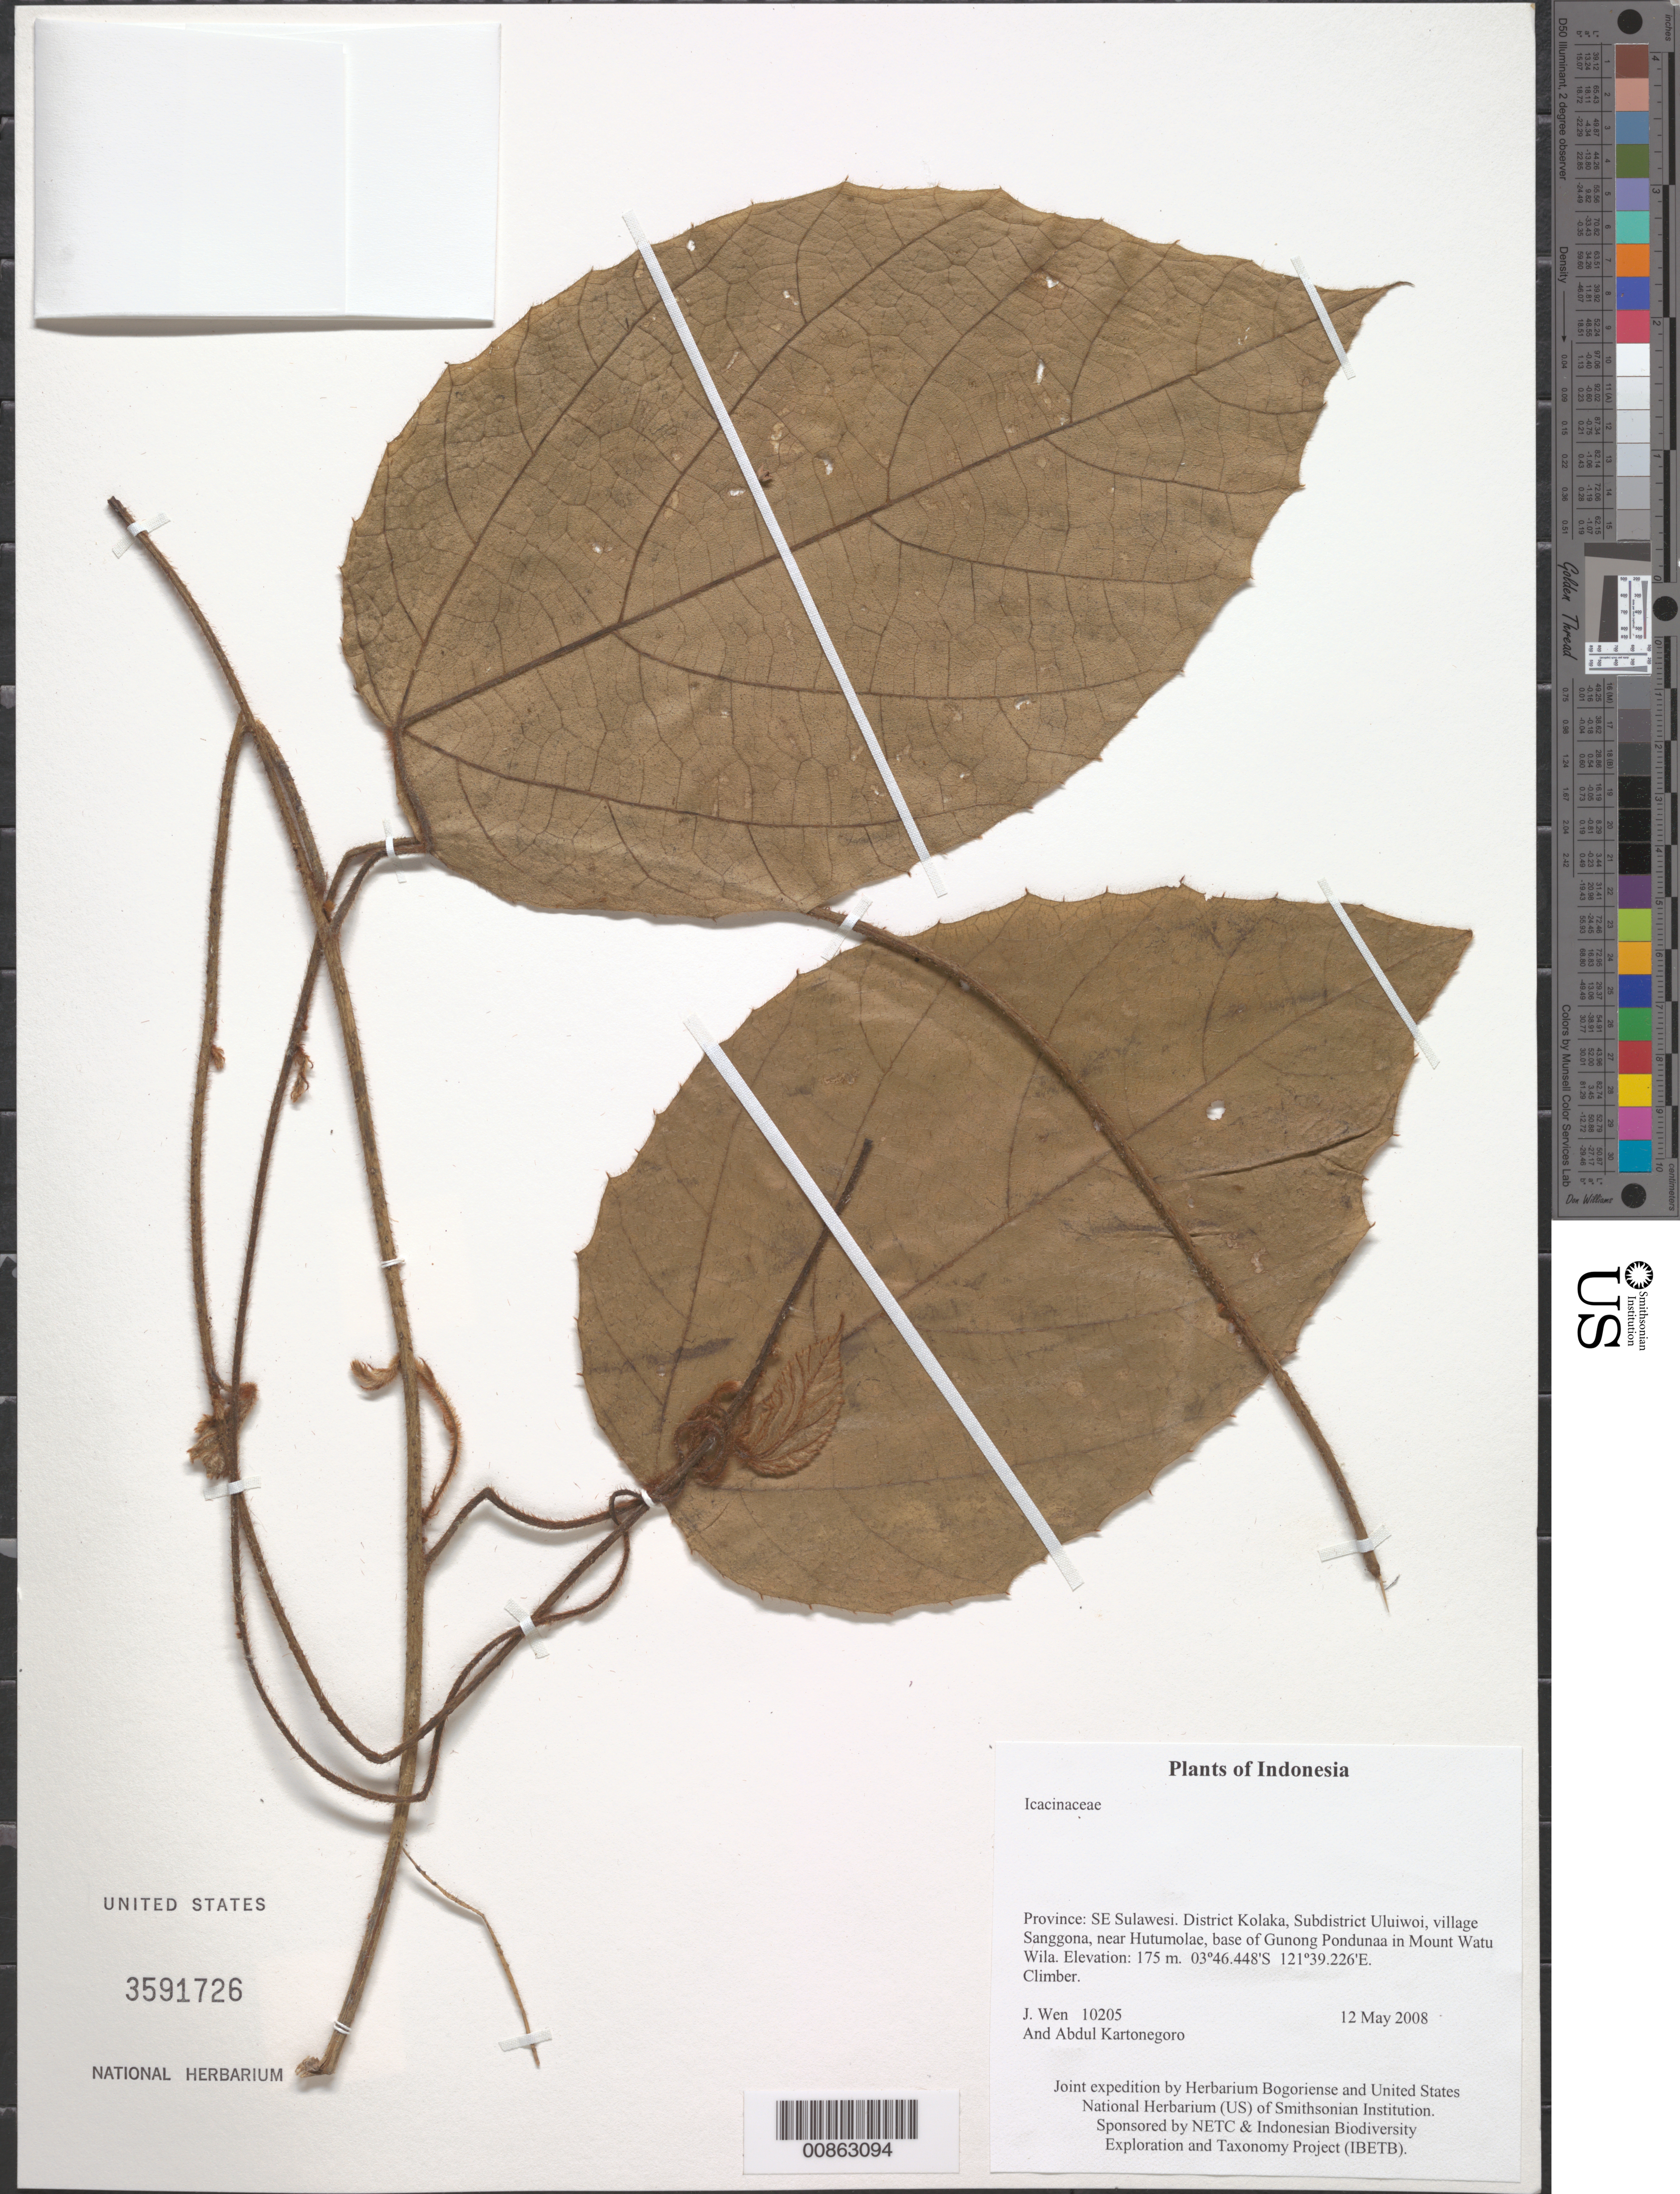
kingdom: Plantae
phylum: Tracheophyta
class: Magnoliopsida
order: Icacinales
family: Icacinaceae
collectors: J. Wen & A. Kartonegoro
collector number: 10205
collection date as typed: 12 May 2008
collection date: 2008-05-12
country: Indonesia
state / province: Sulawesi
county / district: Sulawesi Tenggara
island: Sulawesi [Celebes]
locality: District Kolaka, Subdistrict Uluiwoi, village Sanggona, near Hutumolae, base of Gunong Pondunaa in Mount Watu Wila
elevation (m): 175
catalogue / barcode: US 3591726